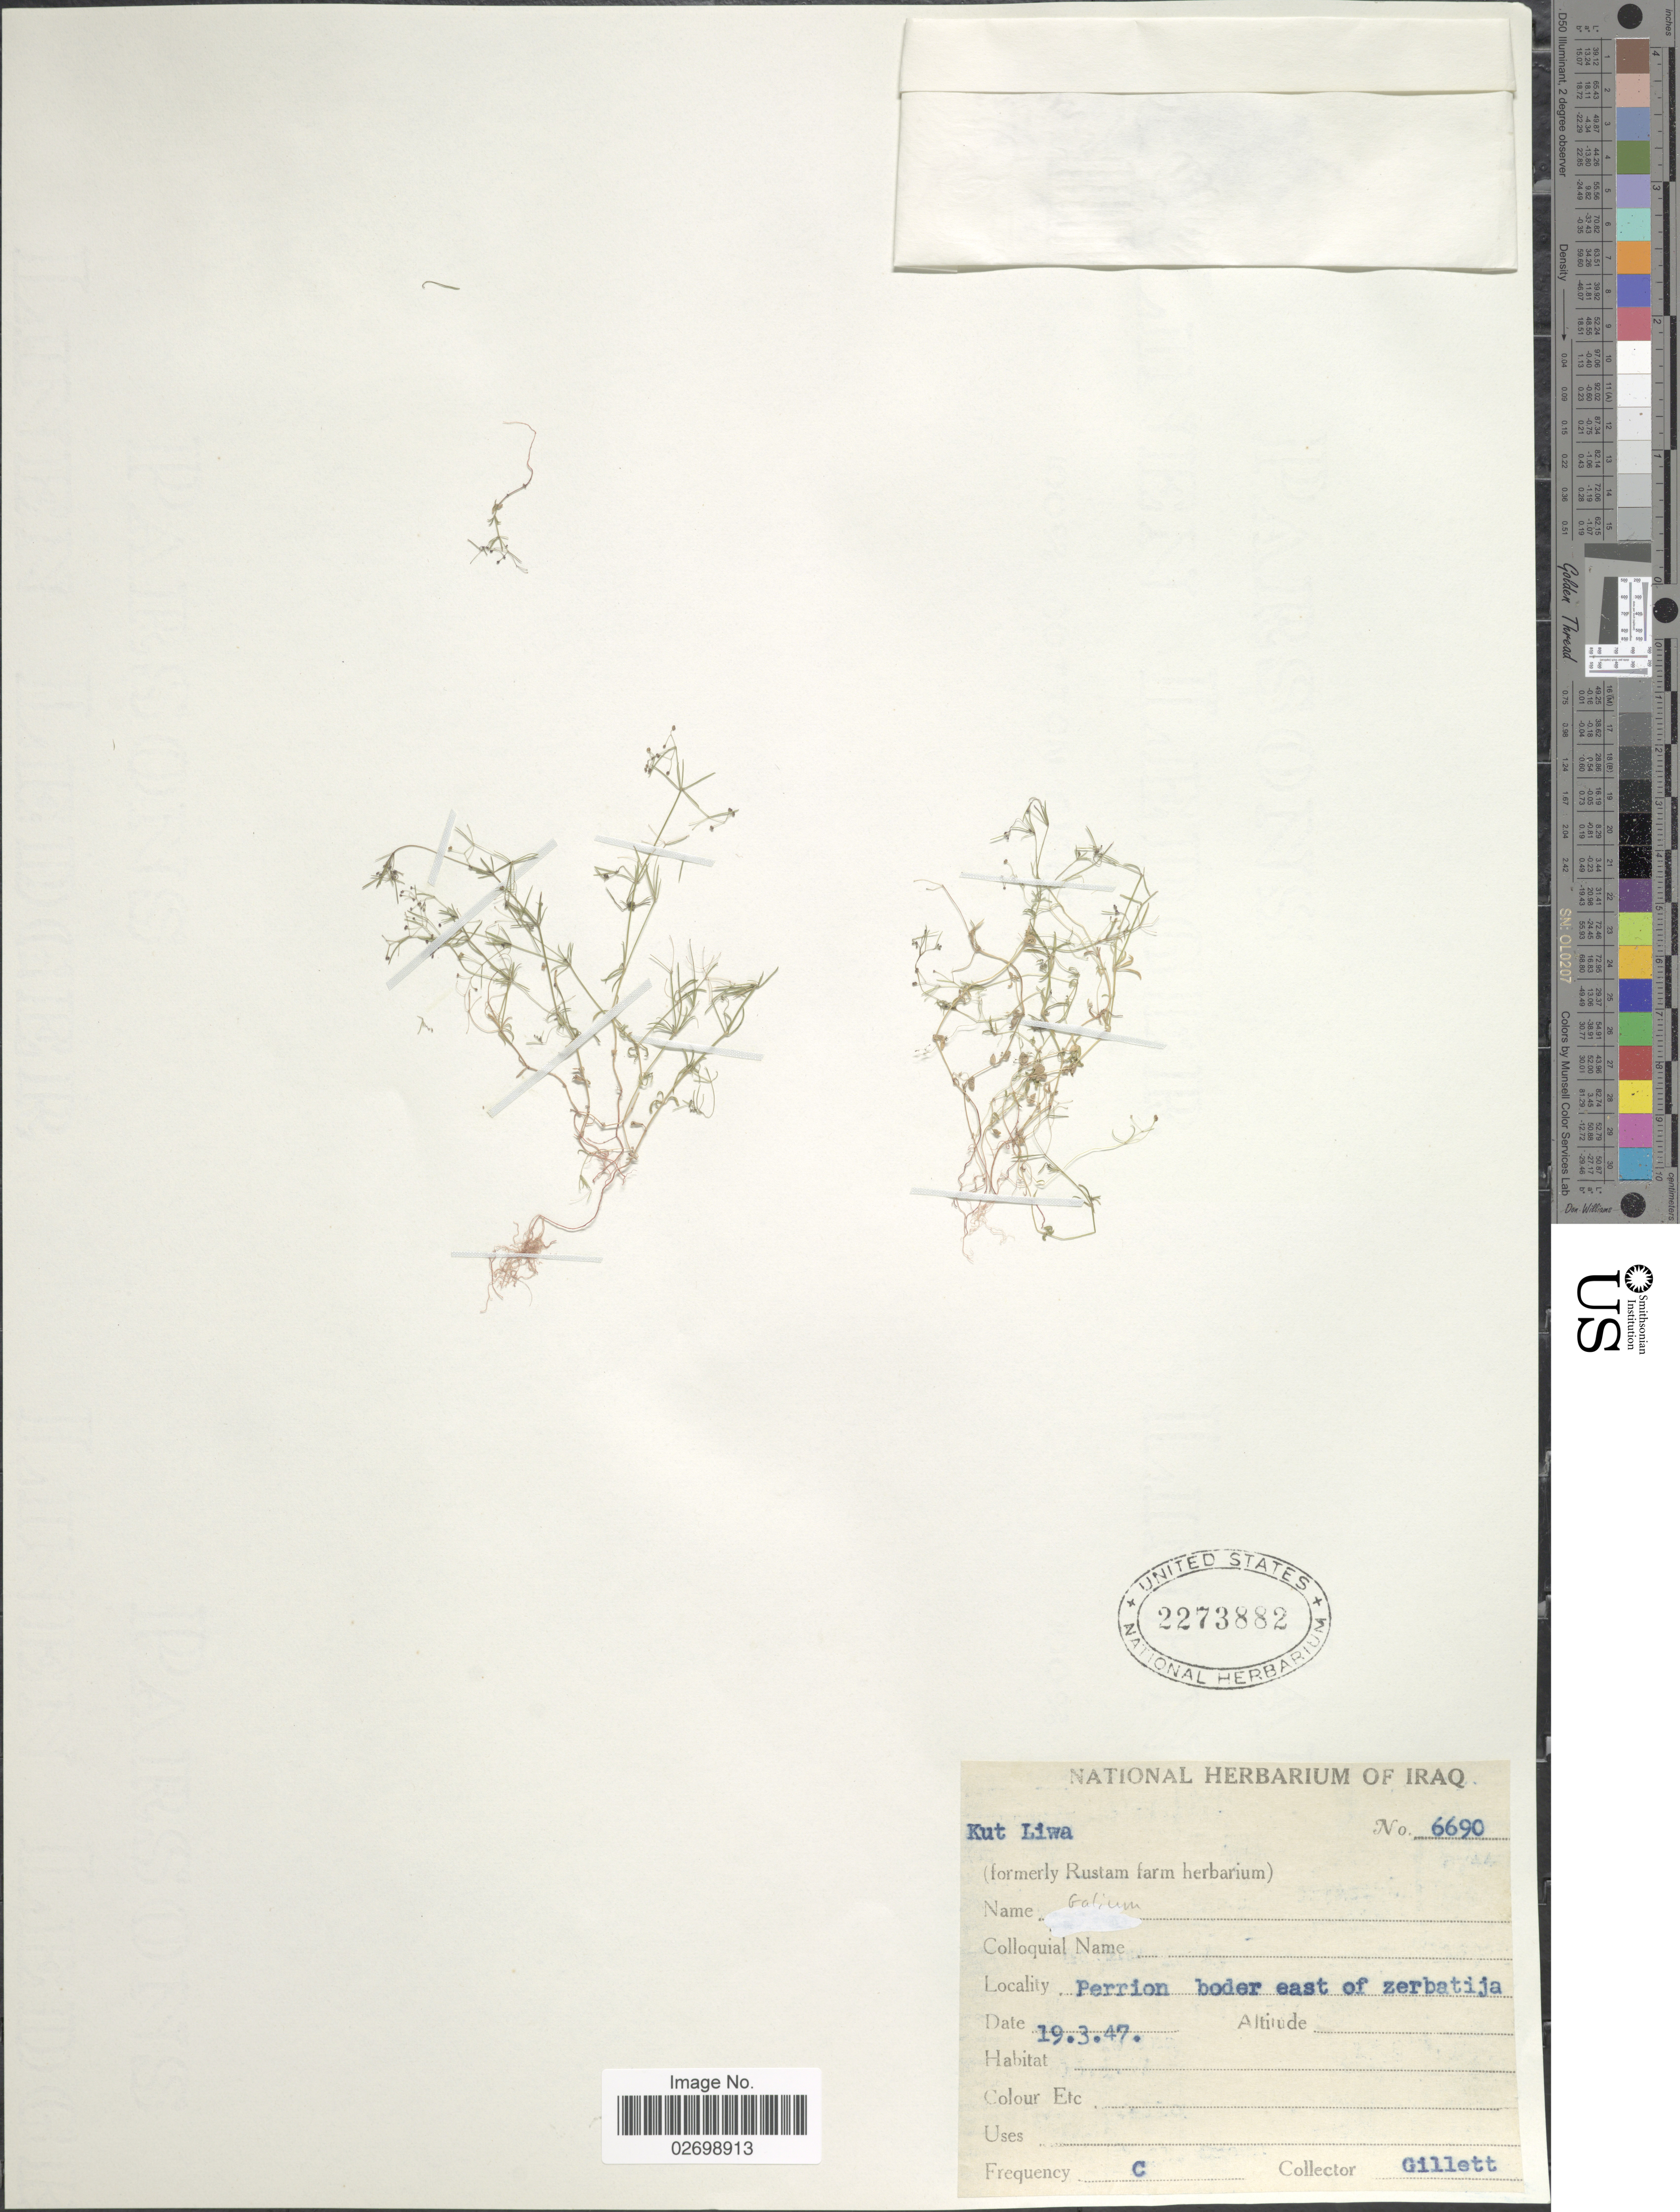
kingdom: Plantae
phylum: Tracheophyta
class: Magnoliopsida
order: Gentianales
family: Rubiaceae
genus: Galium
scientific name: Galium sp.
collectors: Gillett, --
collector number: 6690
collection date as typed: Transcribed d/m/y: 19/3/47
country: Iraq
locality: Kut Liwa. Perrion border east of zerbatija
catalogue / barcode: US 2273882